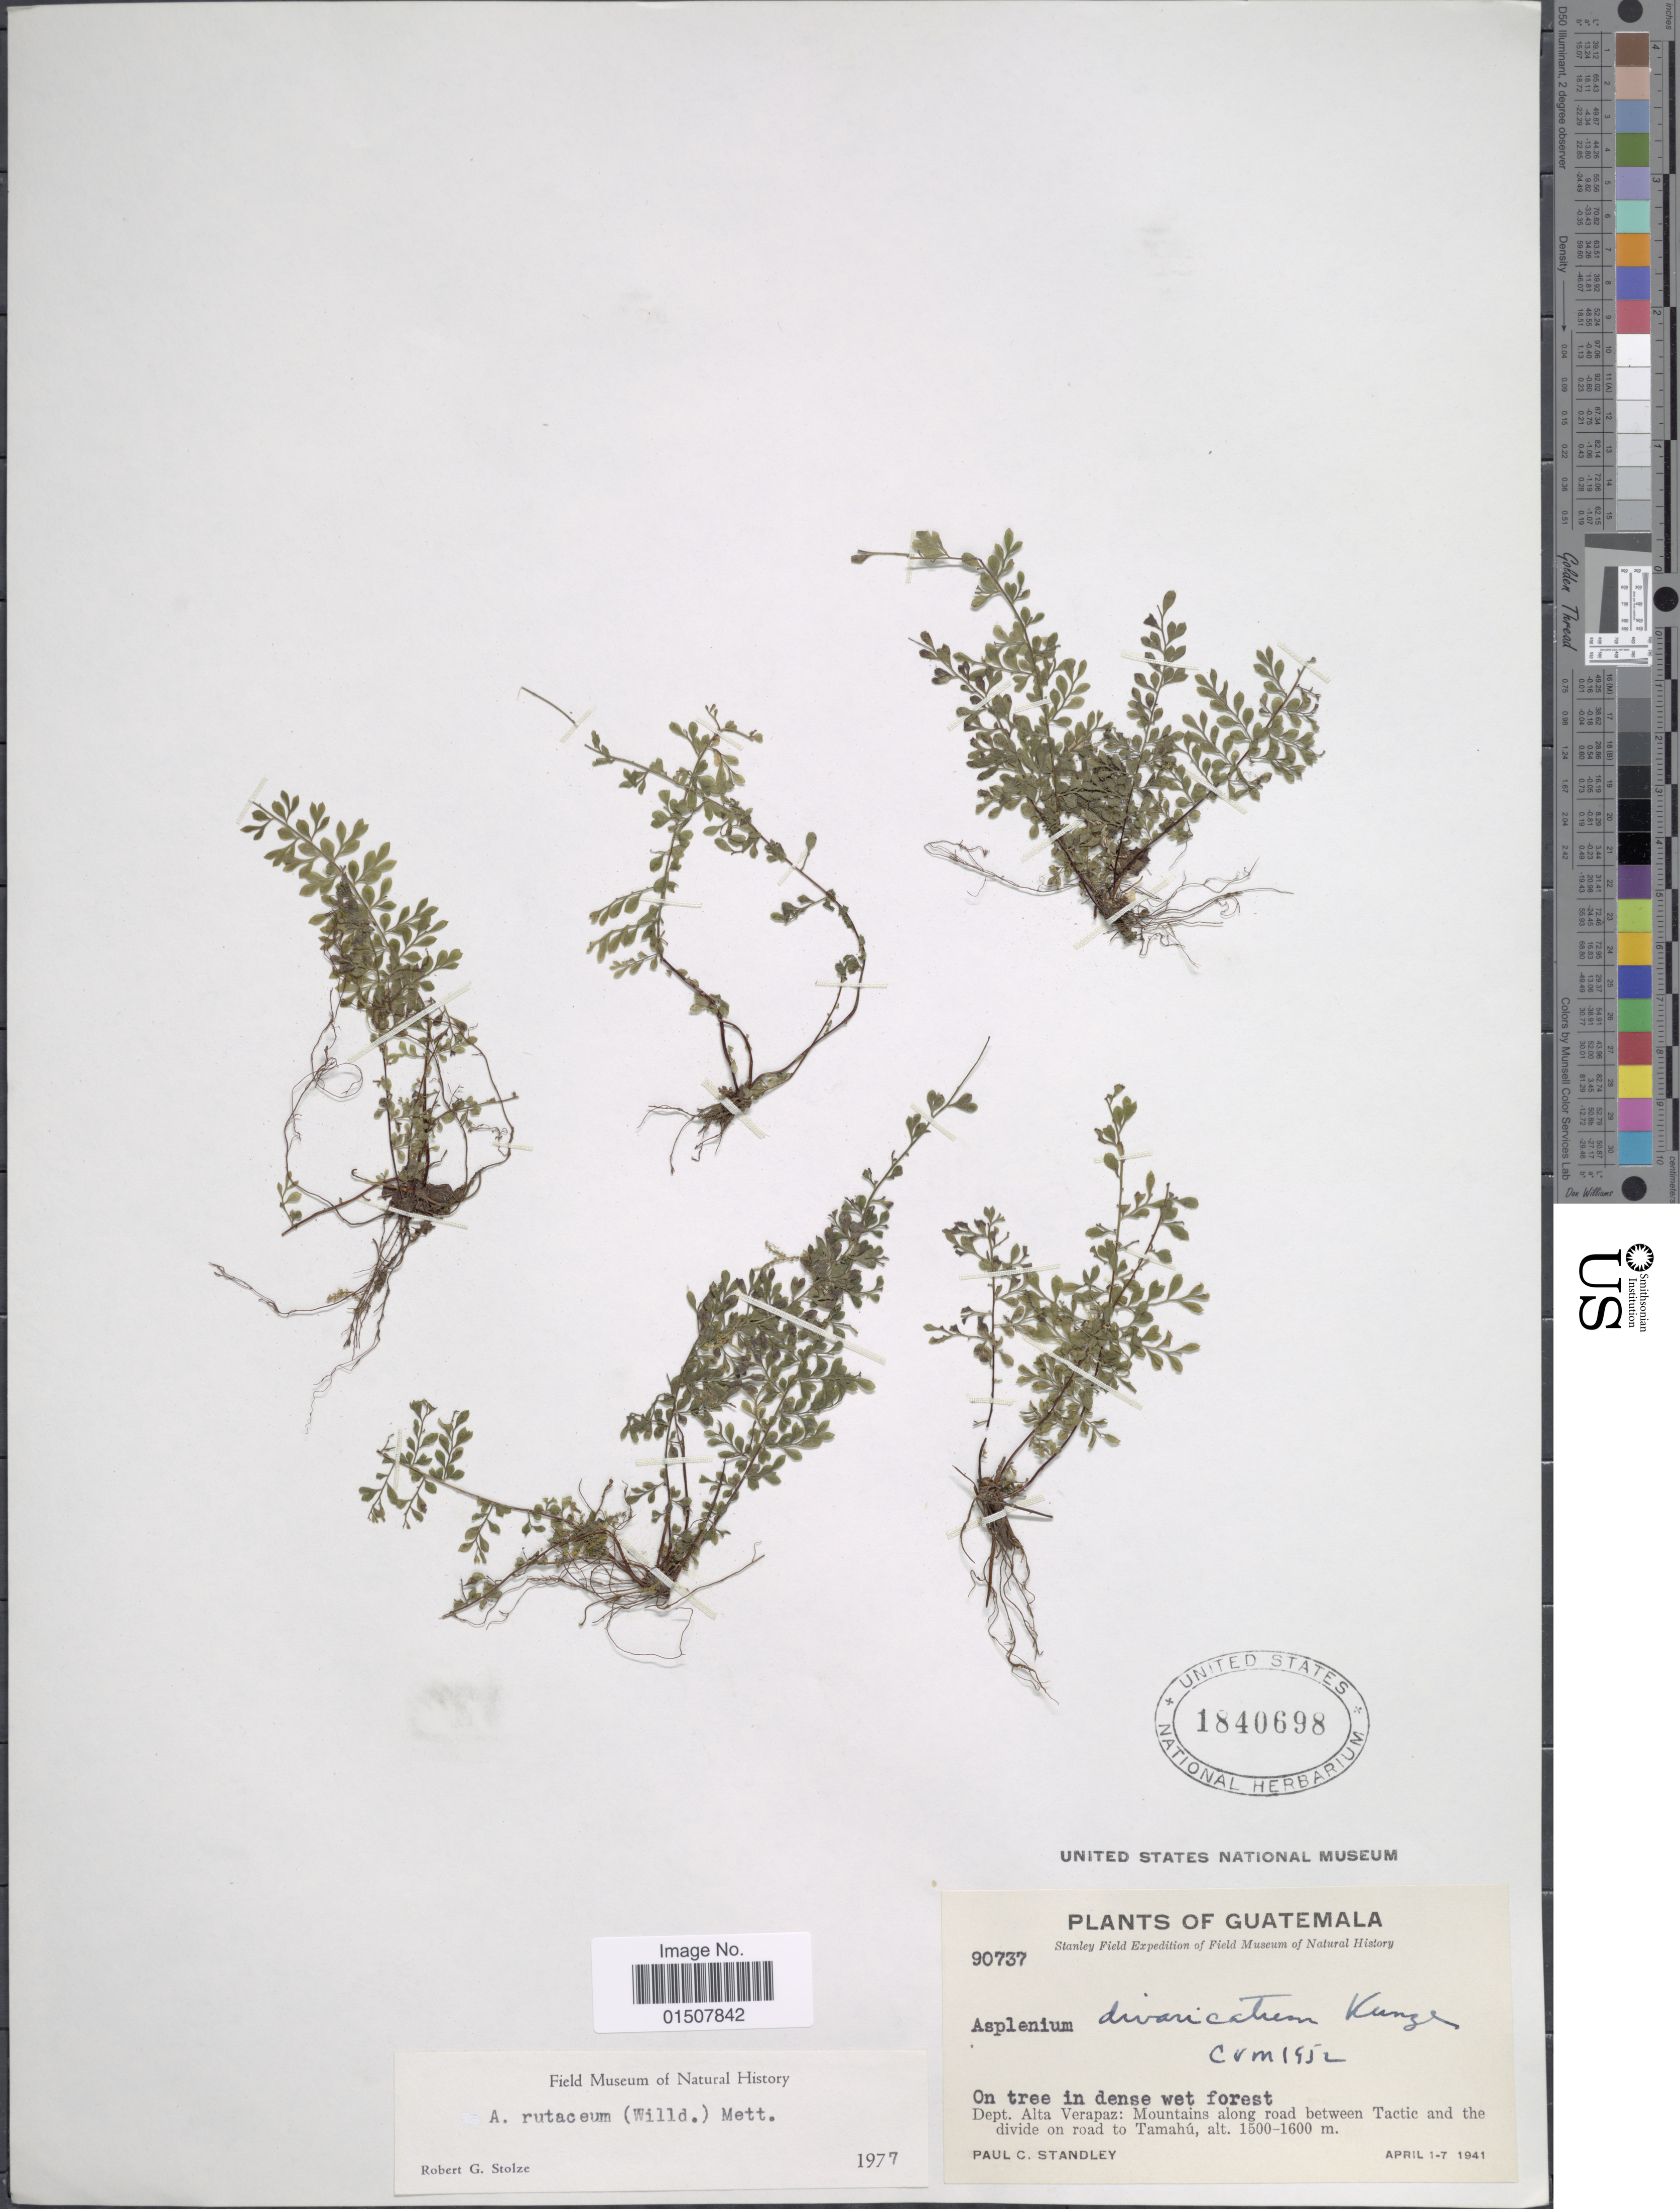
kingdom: Plantae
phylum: Tracheophyta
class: Polypodiopsida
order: Polypodiales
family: Aspleniaceae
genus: Asplenium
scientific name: Asplenium rutaceum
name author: (Willd.) Mett.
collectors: P. C. Standley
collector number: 90737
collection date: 1941-04-01/1941-04-07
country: Guatemala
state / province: Alta Verapaz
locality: Dept. Alta Verapaz:Mountains along road between Tactic and the divide on road to Tamahu.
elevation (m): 1500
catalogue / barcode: US 1840698